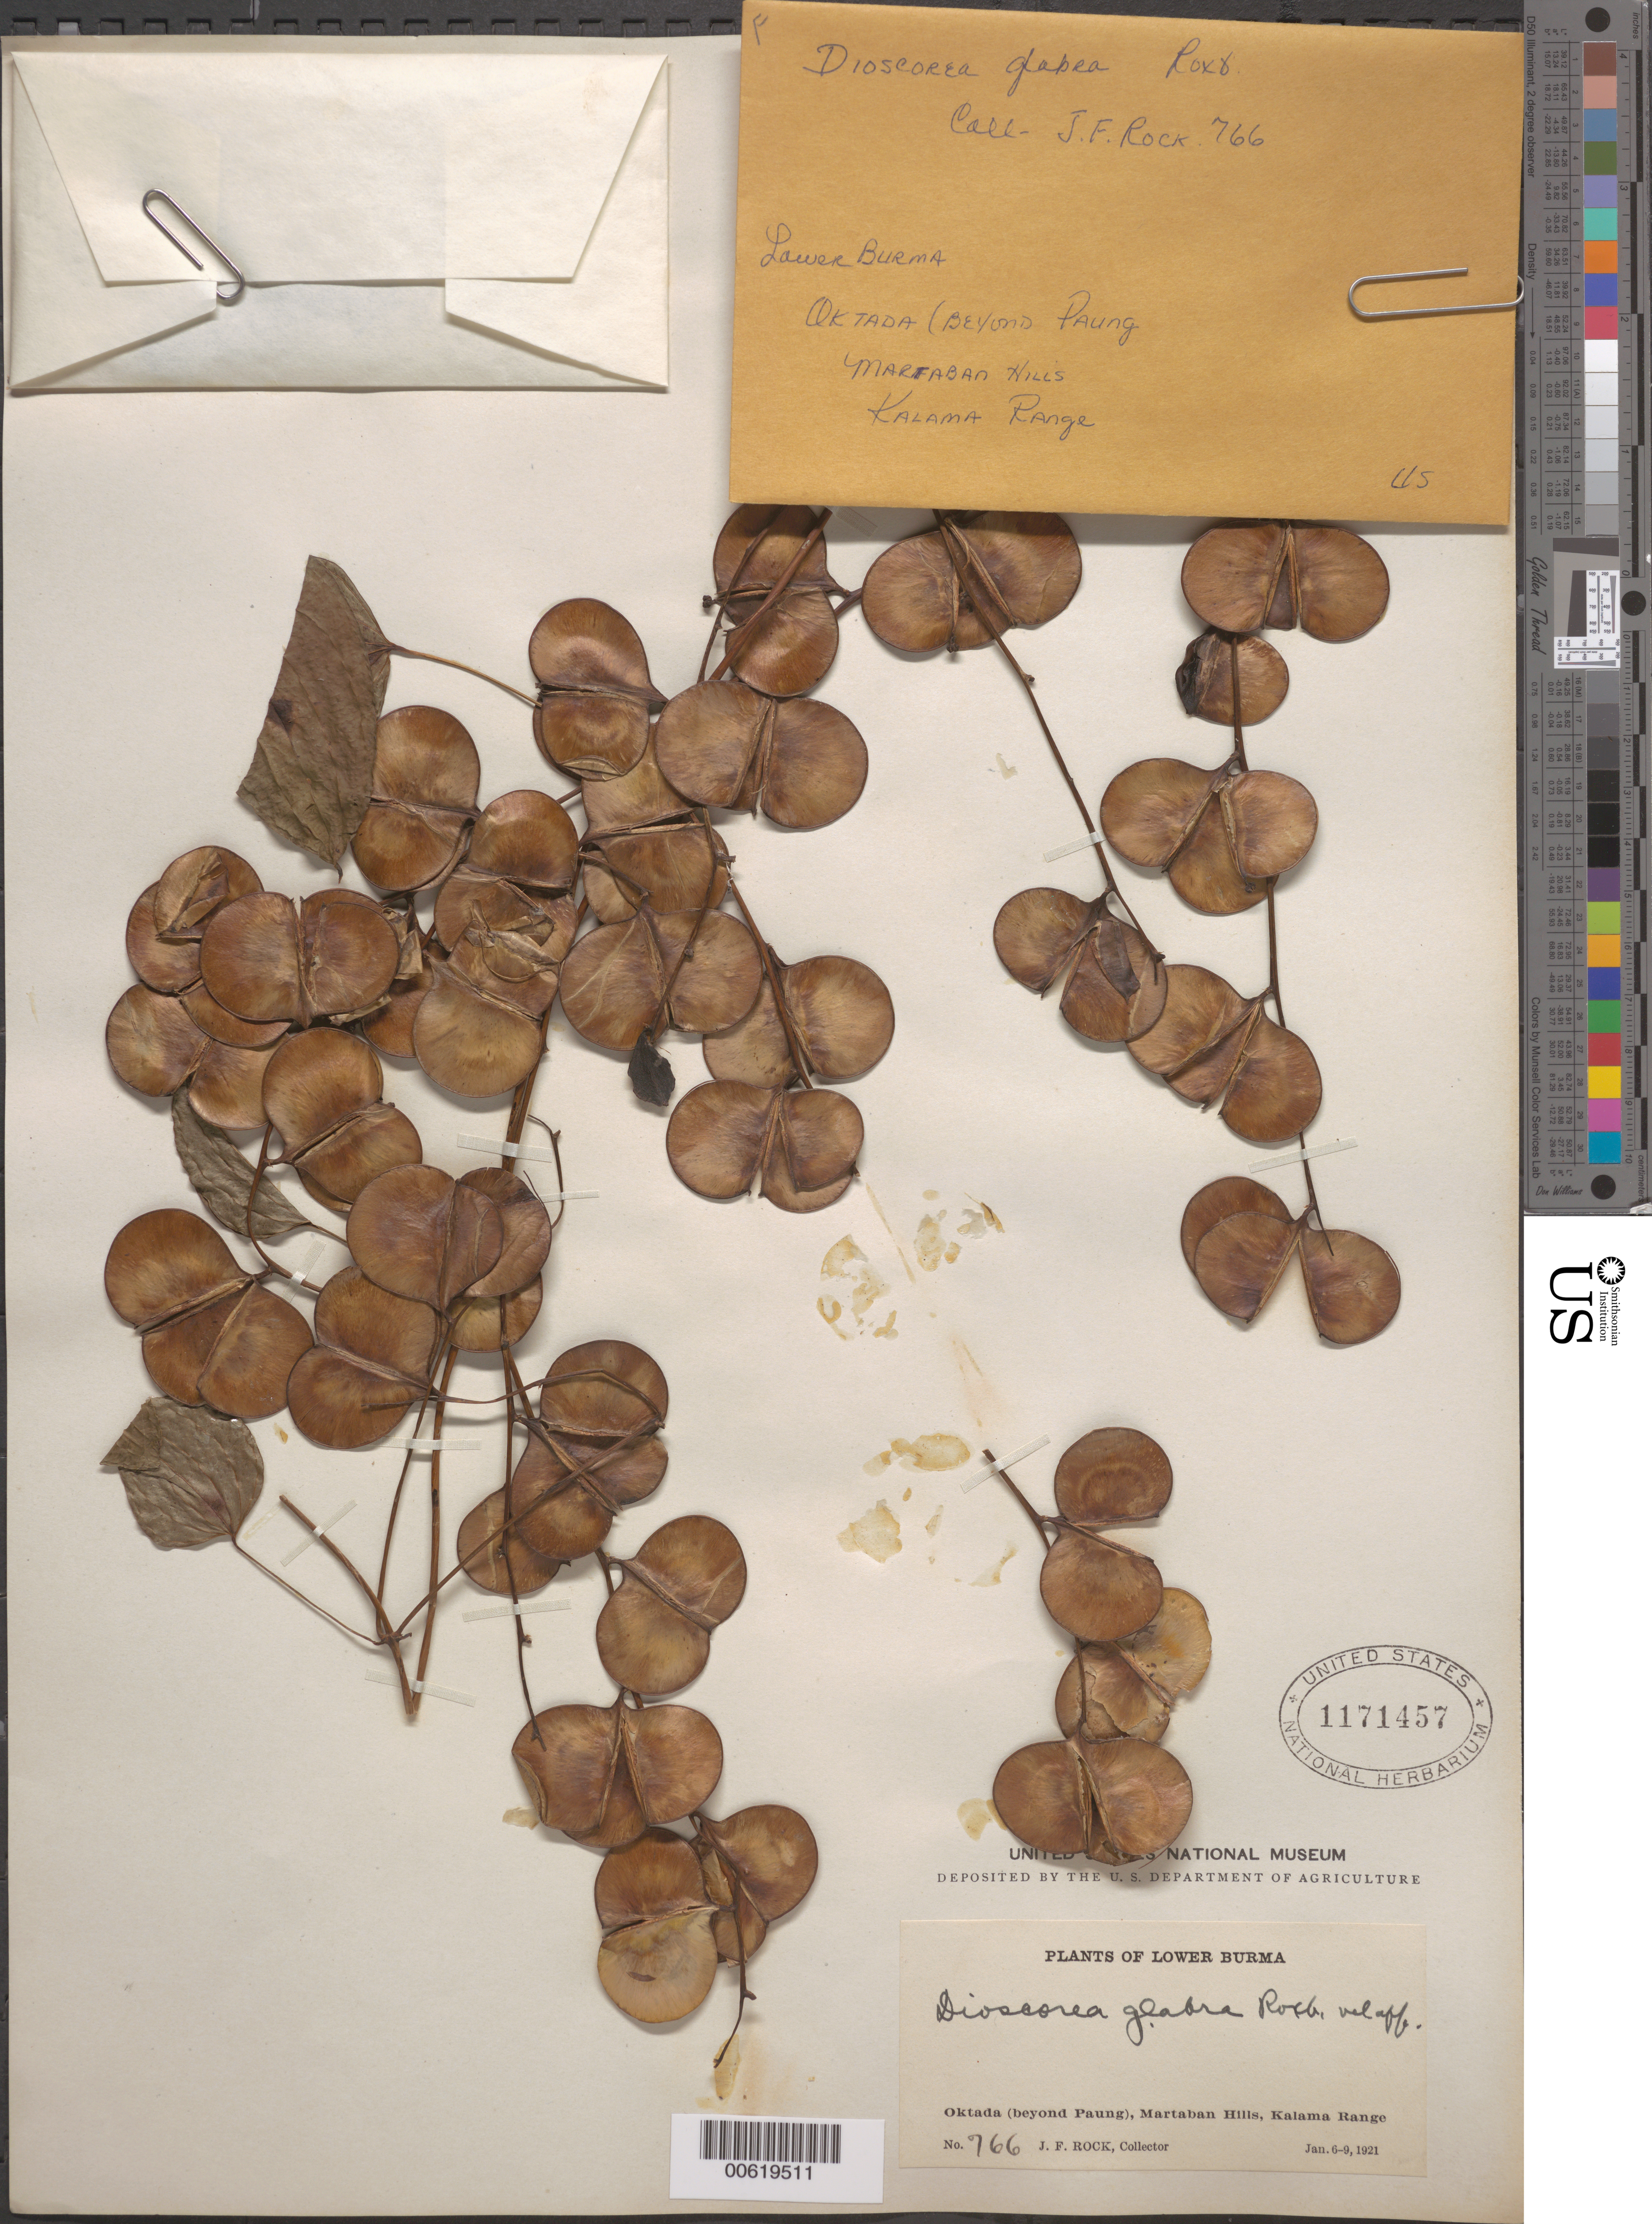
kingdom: Plantae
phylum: Tracheophyta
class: Liliopsida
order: Dioscoreales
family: Dioscoreaceae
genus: Dioscorea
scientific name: Dioscorea glabra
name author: Roxb.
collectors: J. F. Rock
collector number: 766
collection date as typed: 06 Jan 1921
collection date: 1921-01-06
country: Myanmar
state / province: Rakhine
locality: Okdata (beyond Paung), Martaban Hills, Kalama range.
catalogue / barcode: US 1171457